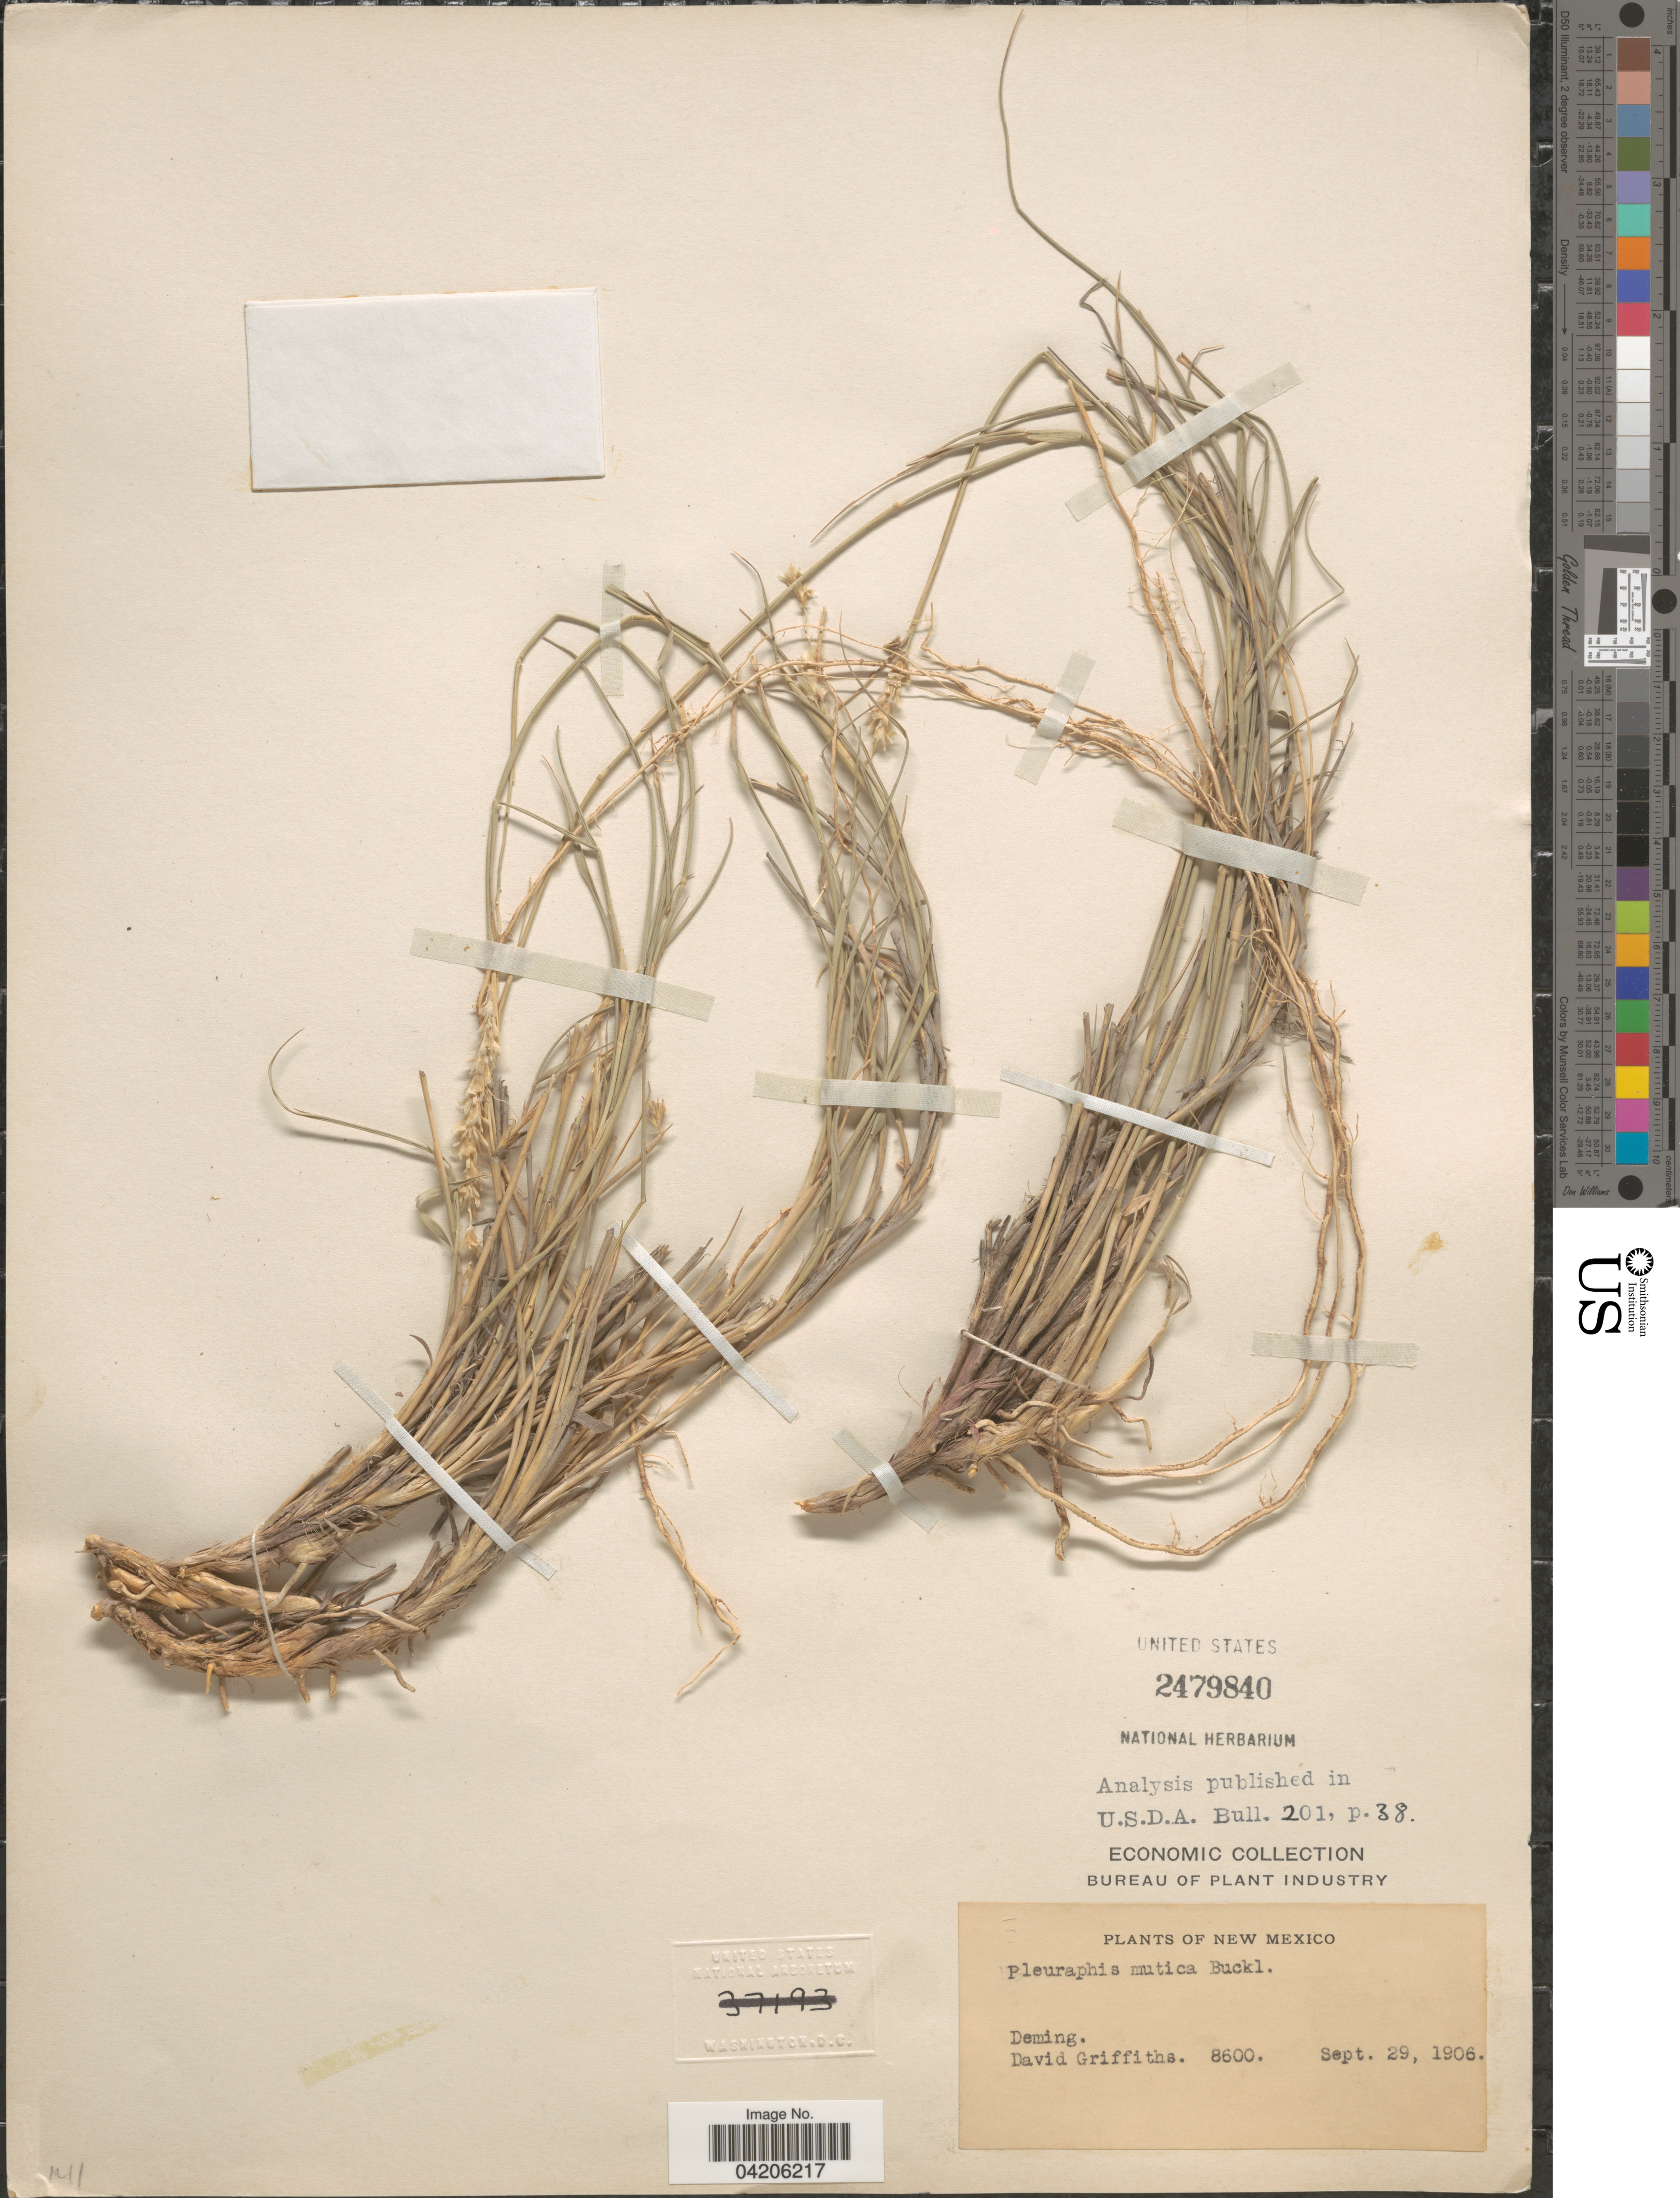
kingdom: Plantae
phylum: Tracheophyta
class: Liliopsida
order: Poales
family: Poaceae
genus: Hilaria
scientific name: Hilaria mutica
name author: (Buckley) Benth.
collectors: D. Griffiths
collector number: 8600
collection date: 1906-09-29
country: United States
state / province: New Mexico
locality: Deming.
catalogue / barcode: US 2479840